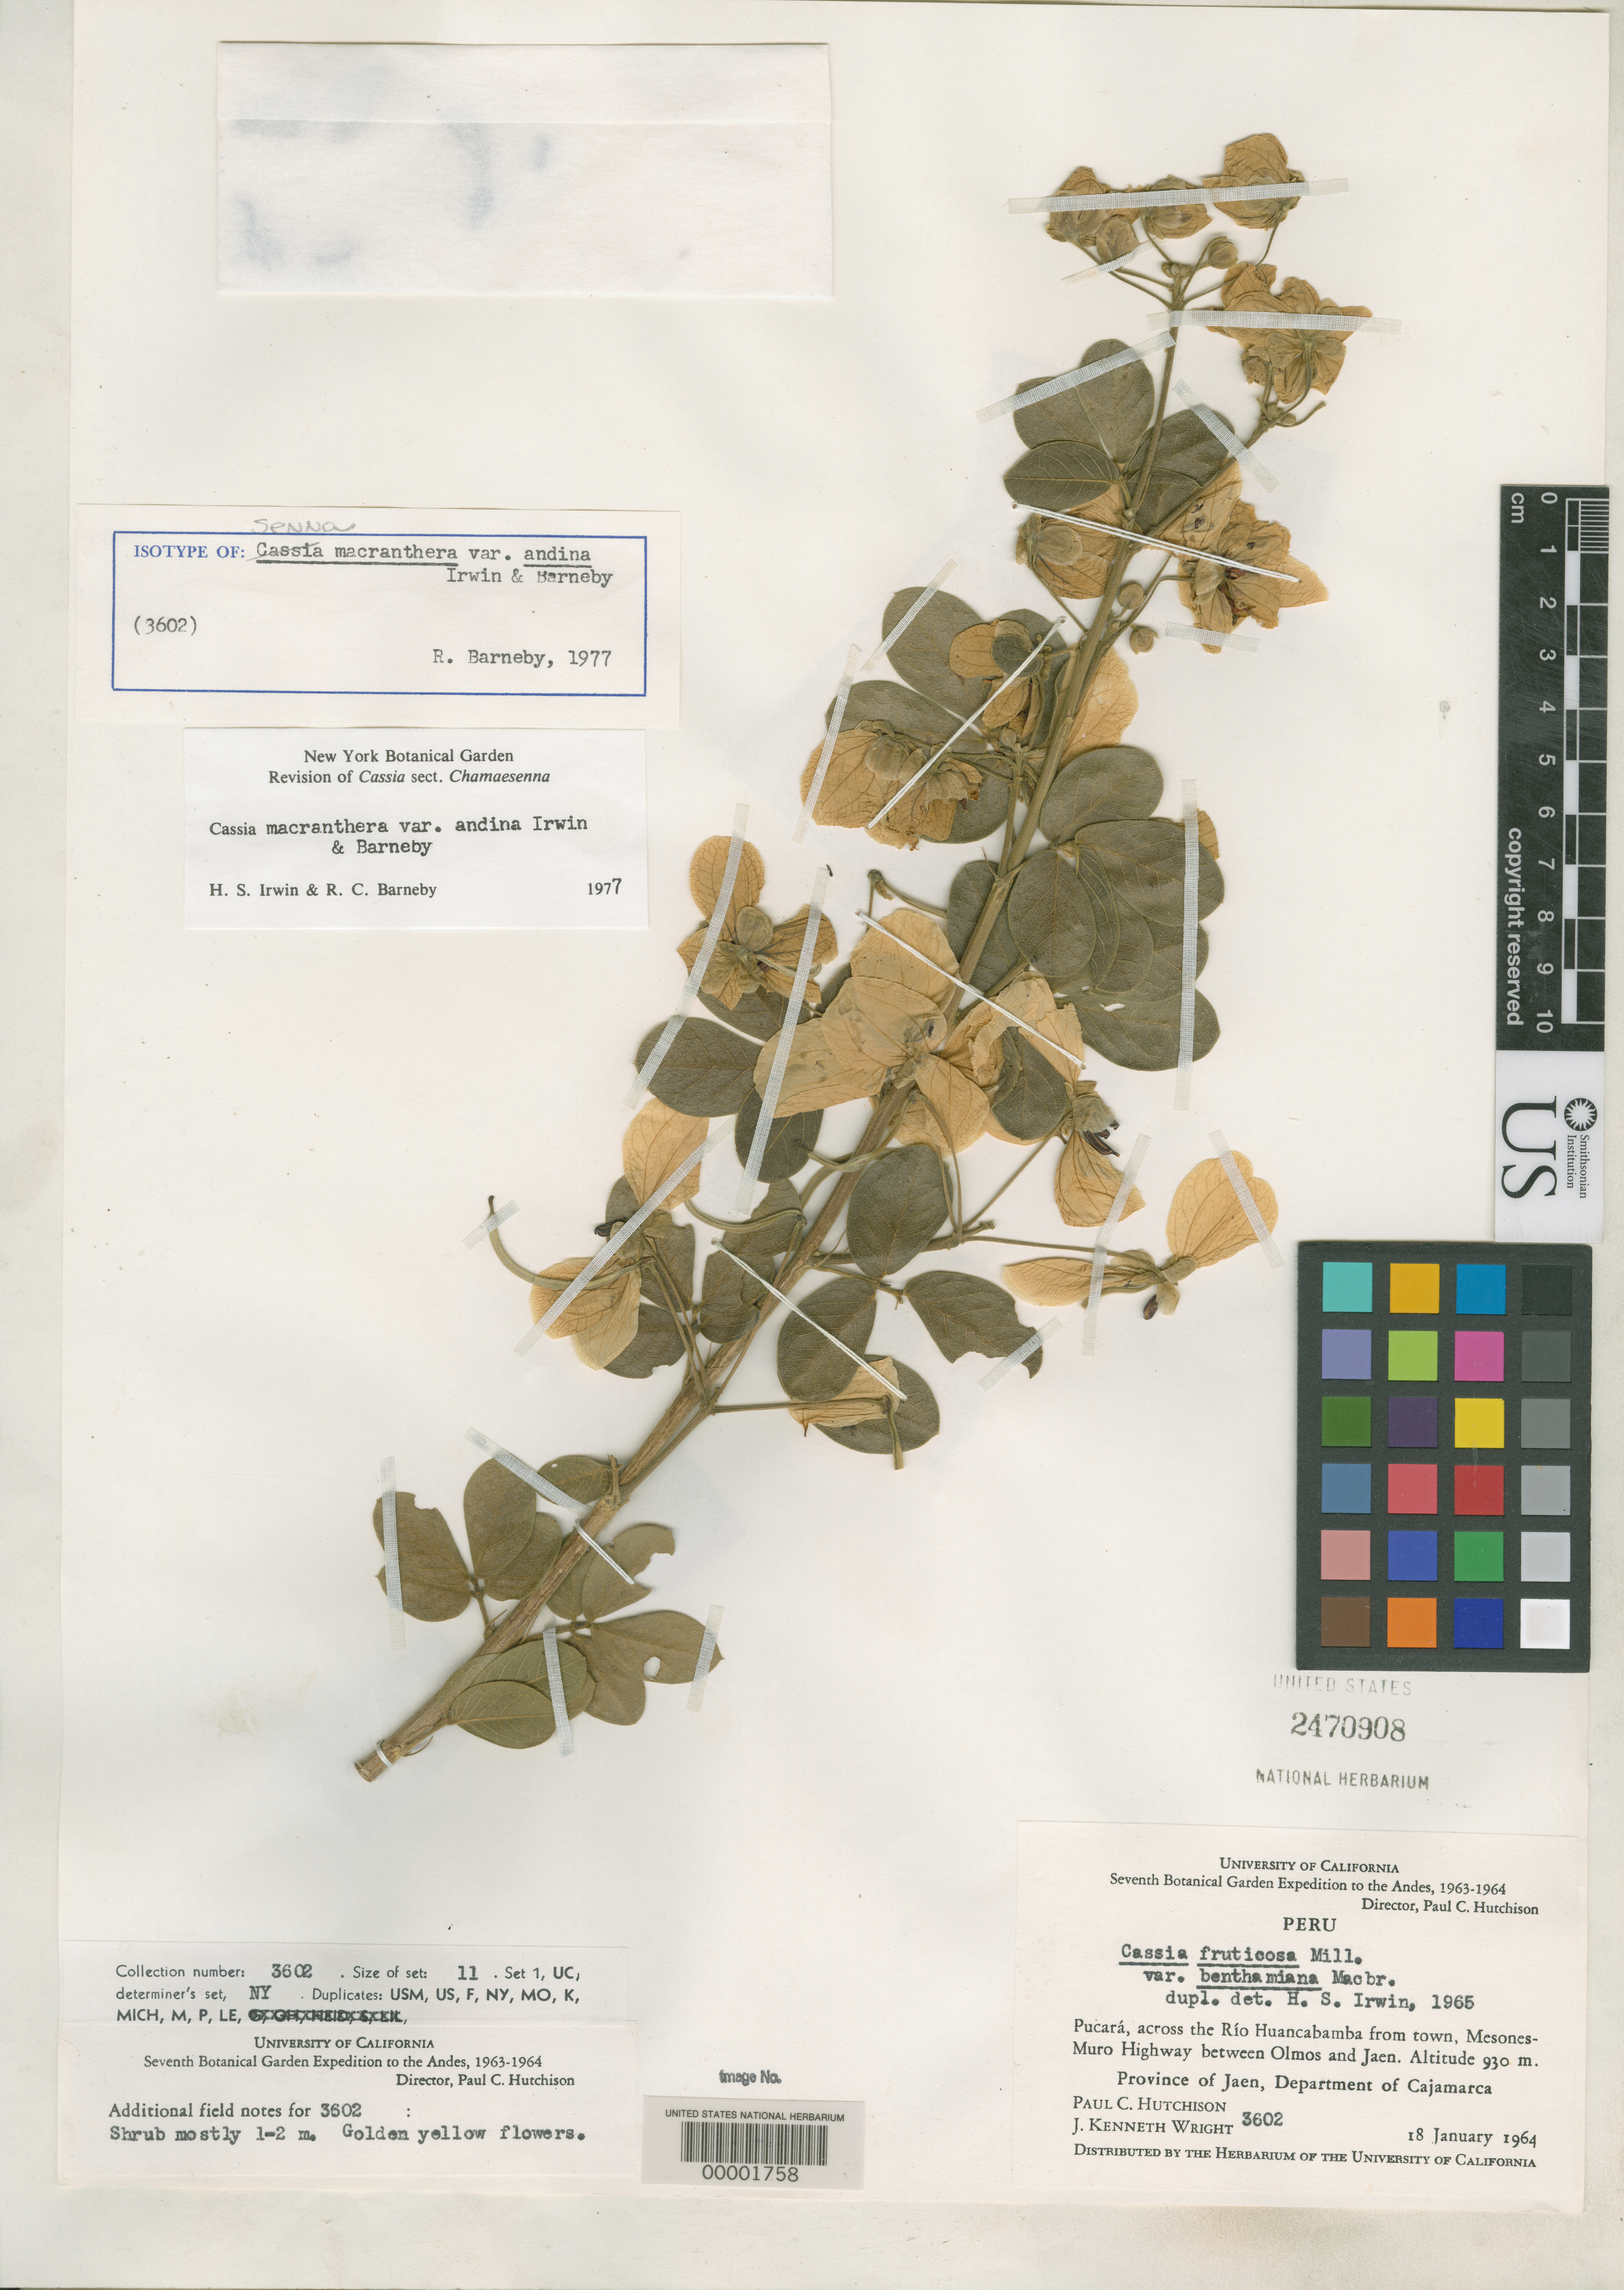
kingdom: Plantae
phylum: Tracheophyta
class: Magnoliopsida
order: Fabales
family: Fabaceae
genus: Senna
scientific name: Senna macranthera var. andina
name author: H.S. Irwin & Barneby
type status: Isotype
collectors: P. C. Hutchison & J. K. Wright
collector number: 3602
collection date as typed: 18 Jan 1964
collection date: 1964-01-18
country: Peru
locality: Pucara, across Río Huancabamba, Mesones-Muro Highway between Olmos and Jaén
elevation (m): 930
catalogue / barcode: US 2470908